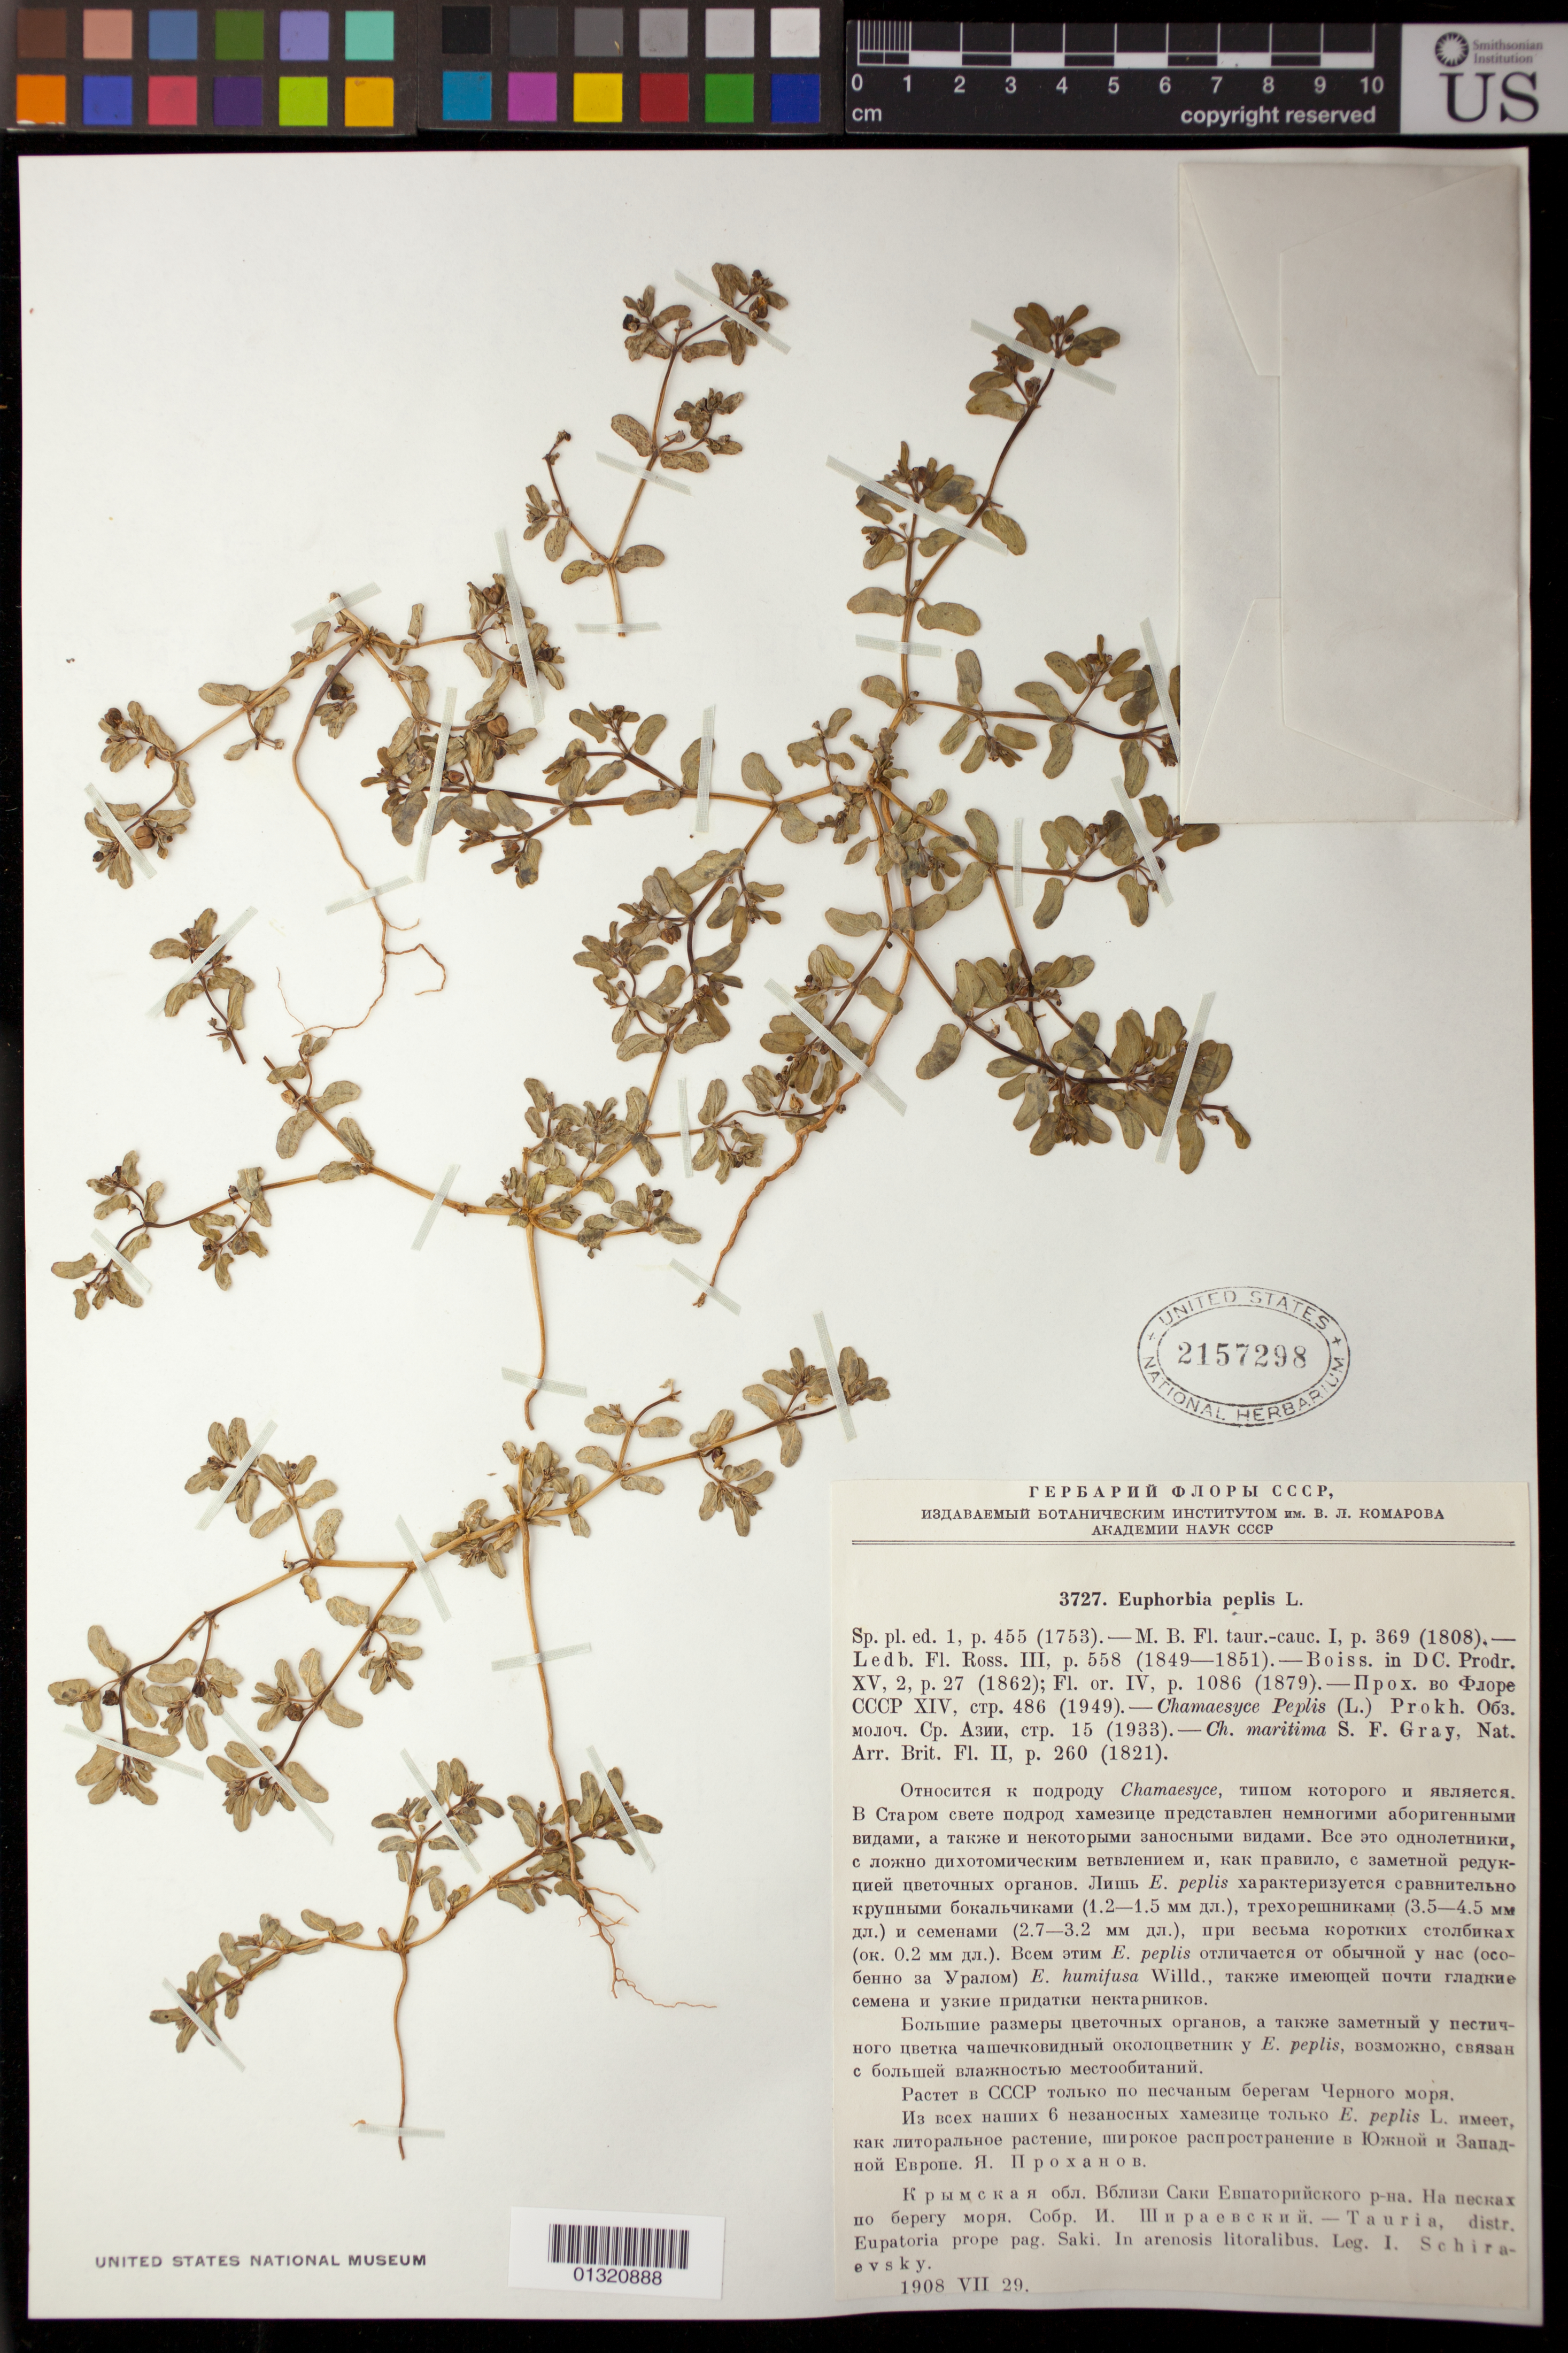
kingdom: Plantae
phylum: Tracheophyta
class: Magnoliopsida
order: Malpighiales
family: Euphorbiaceae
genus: Euphorbia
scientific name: Euphorbia peplus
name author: L.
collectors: I. Schiraevsky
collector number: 3727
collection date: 1908-07-29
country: Ukraine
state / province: Crimea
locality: Tauria, distr. Eupatoria [Yevpatoriya] prope pag. Saki.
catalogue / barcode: US 2157298